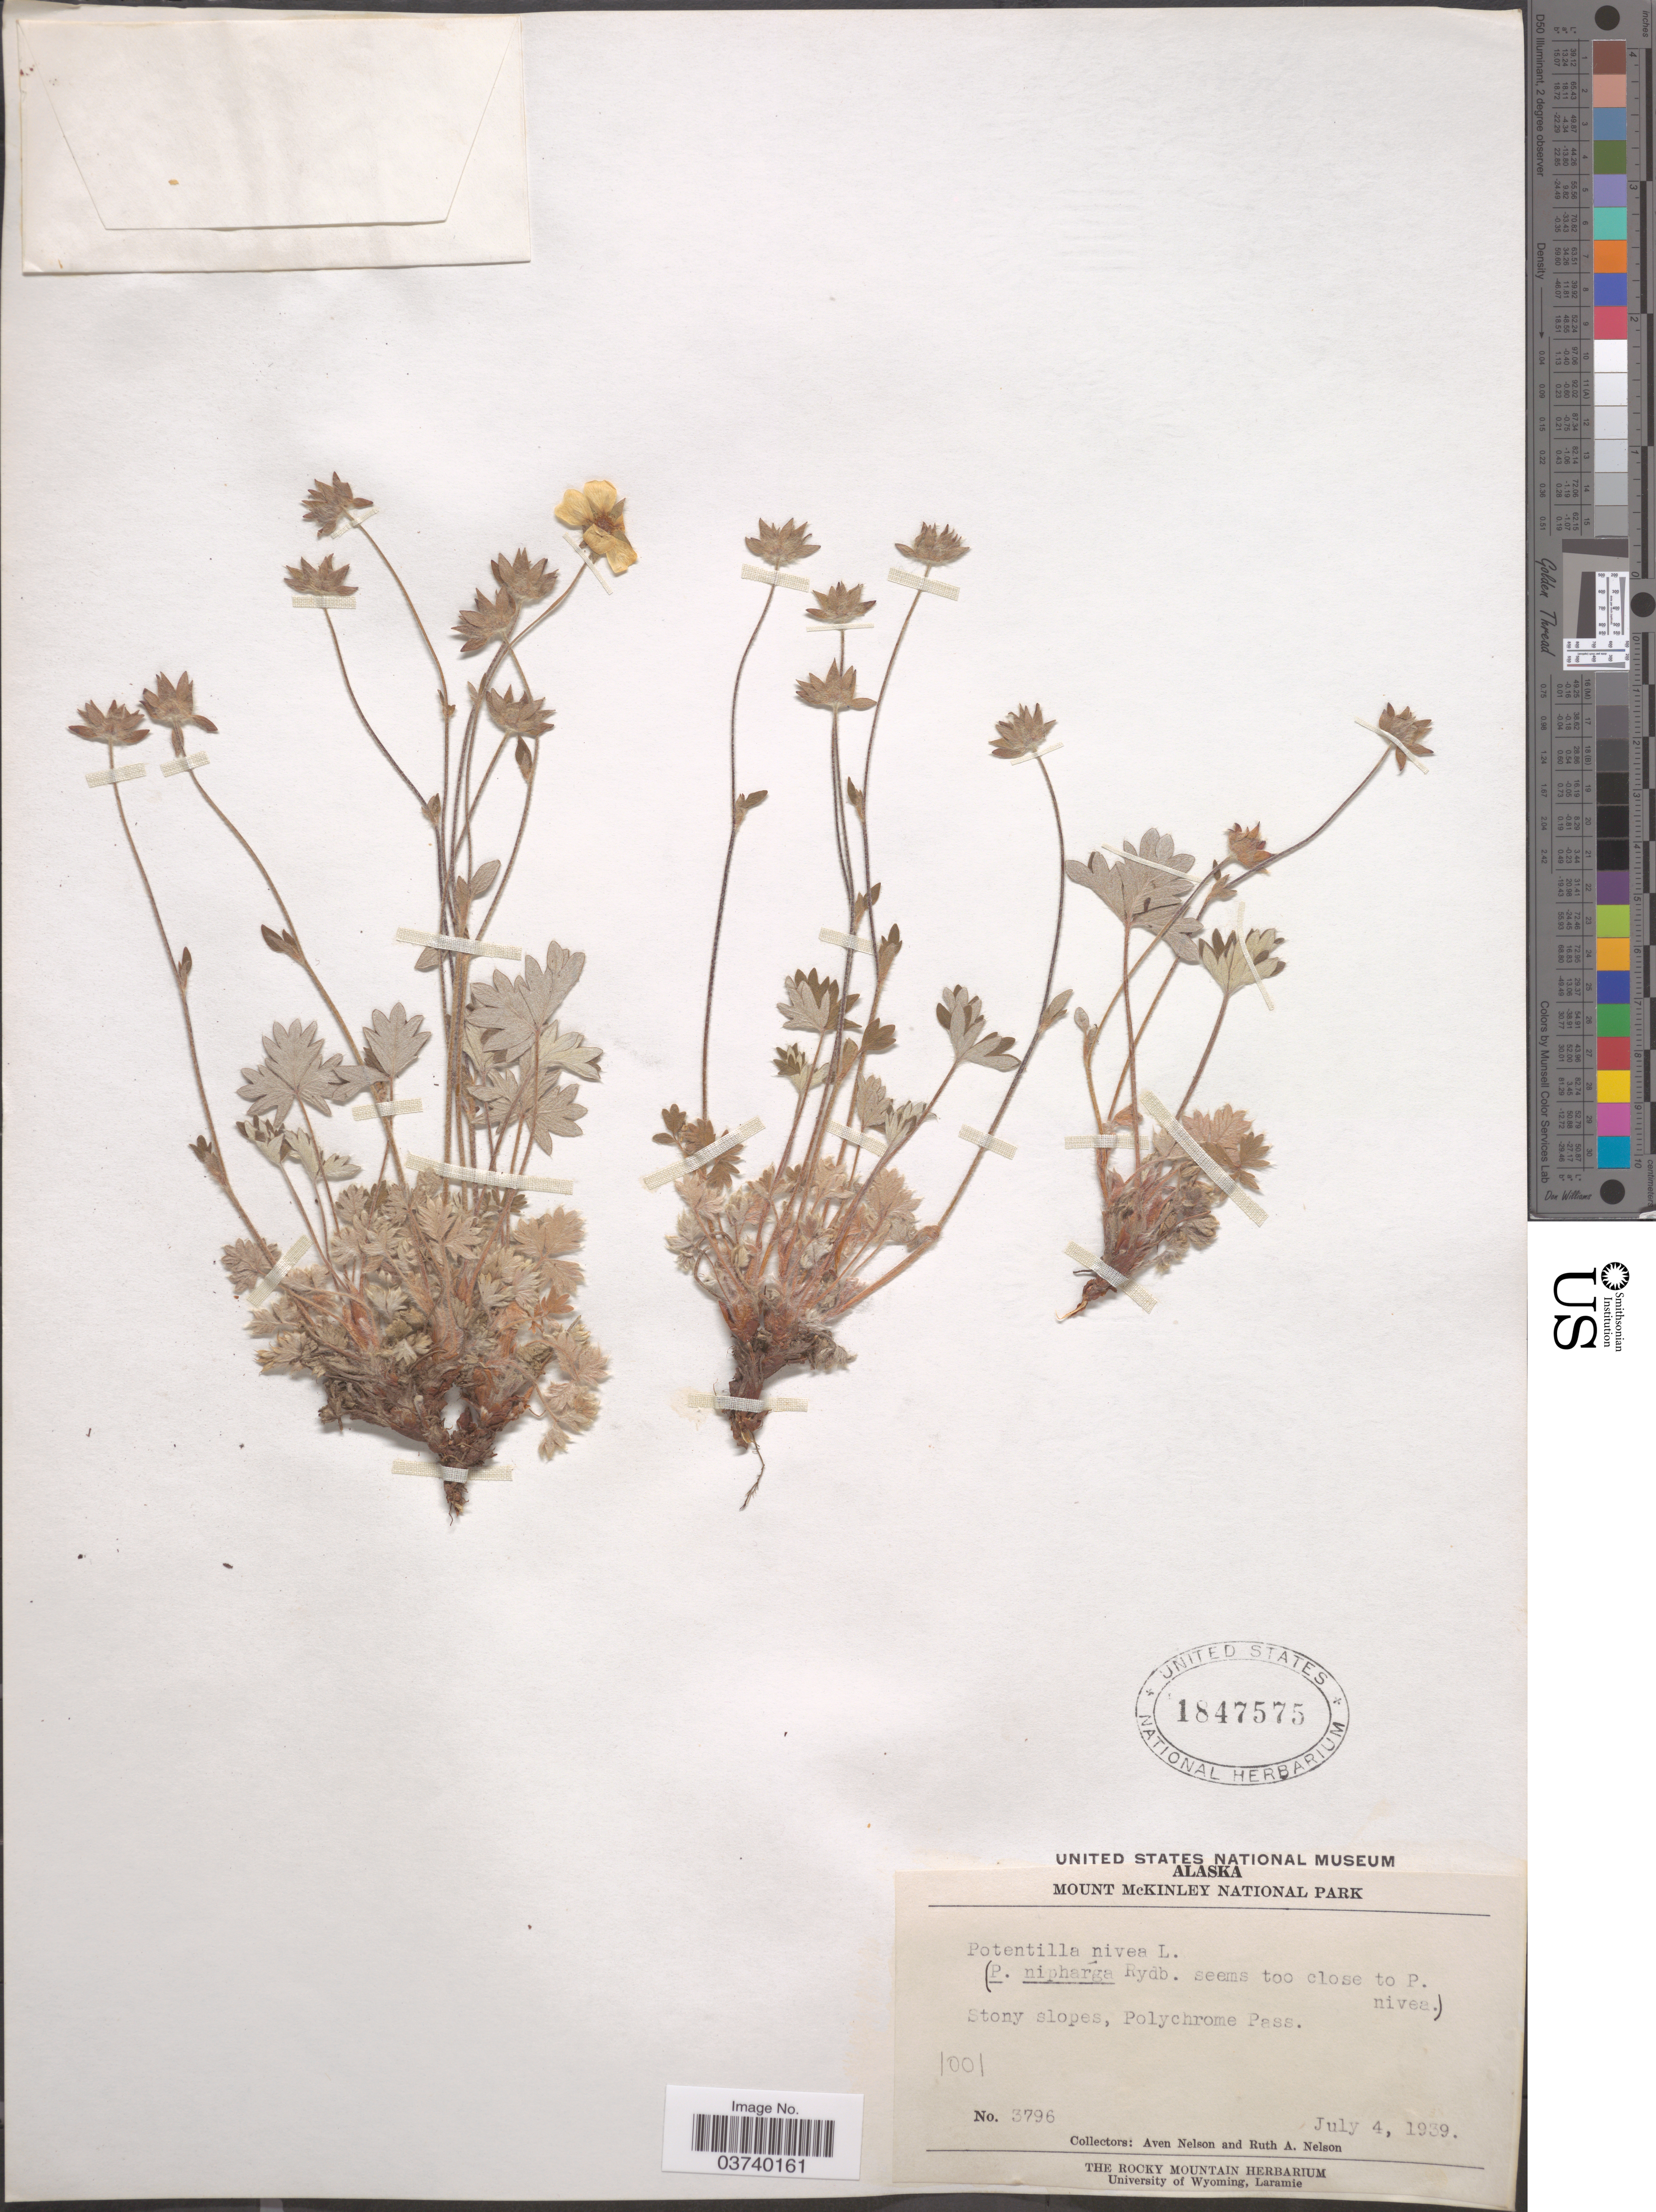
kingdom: Plantae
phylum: Tracheophyta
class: Magnoliopsida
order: Rosales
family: Rosaceae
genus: Potentilla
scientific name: Potentilla nivea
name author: L.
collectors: A. Nelson & R. A. Nelson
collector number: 3796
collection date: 1939-07-04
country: United States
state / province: Alaska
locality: Mount McKinley National Park. Polychrome Pass.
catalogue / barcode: US 1847575